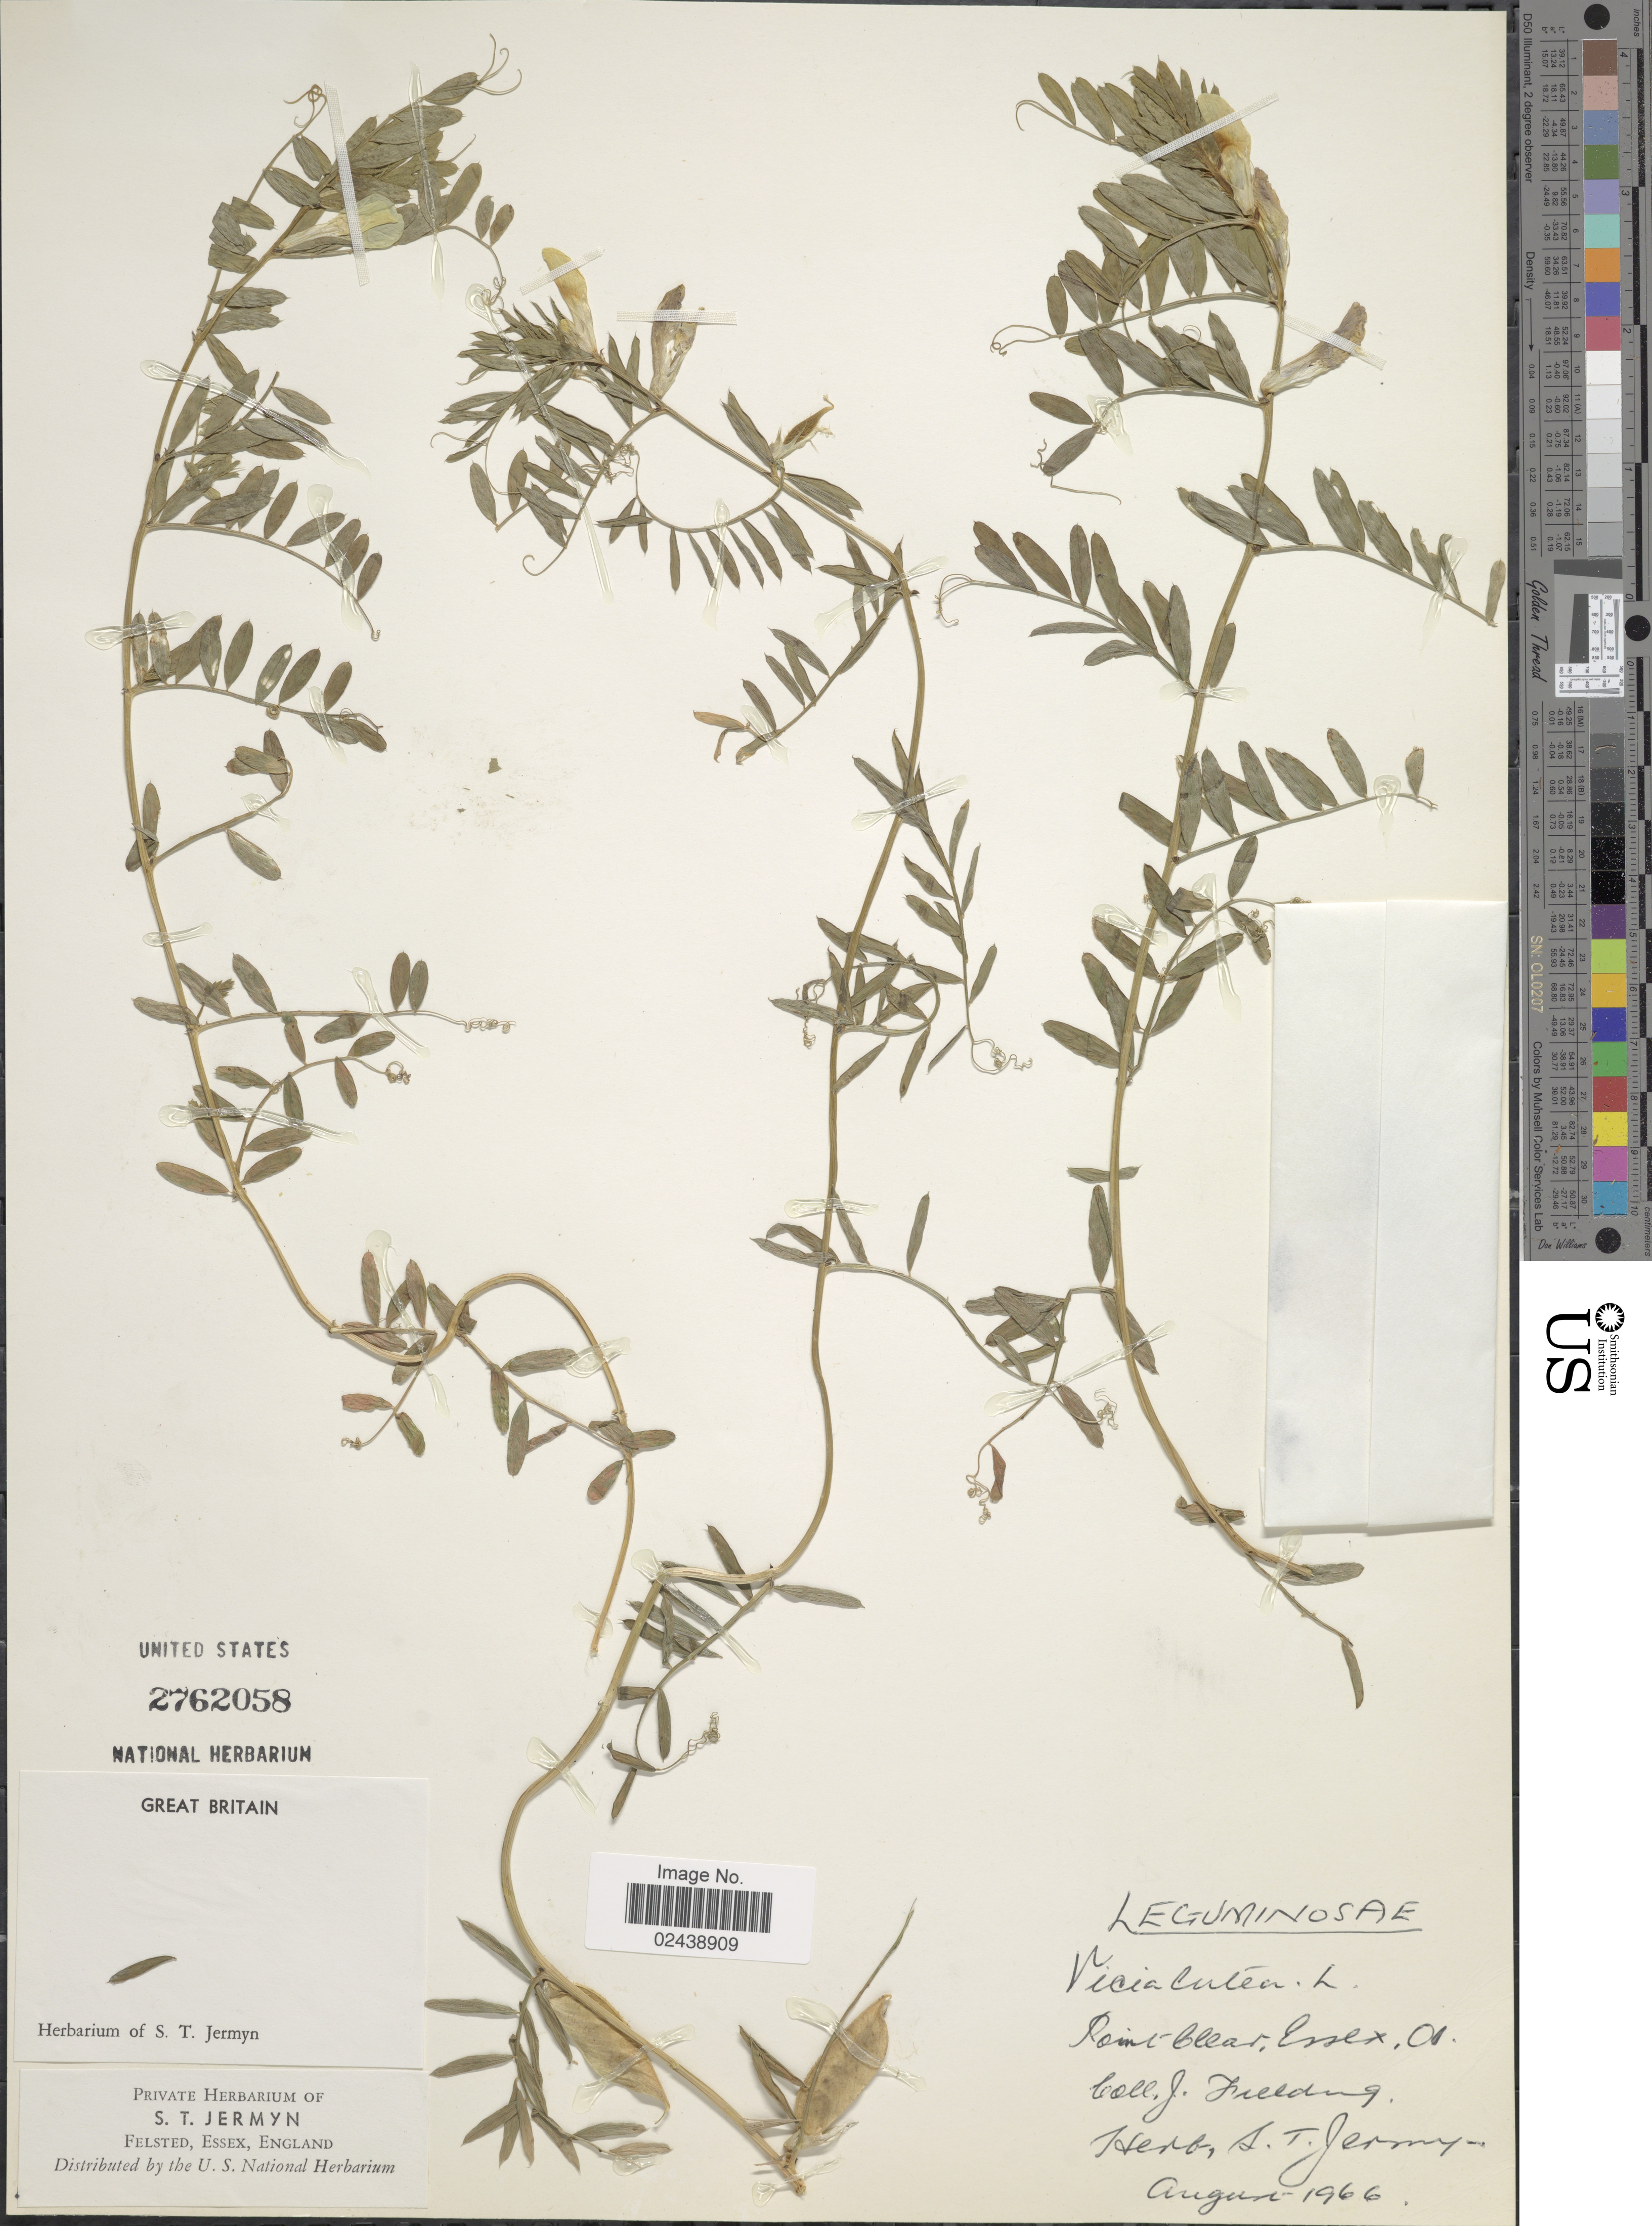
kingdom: Plantae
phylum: Tracheophyta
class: Magnoliopsida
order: Fabales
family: Fabaceae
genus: Vicia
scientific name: Vicia lutea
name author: L.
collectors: J. Fielding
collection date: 1966-08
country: United Kingdom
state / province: England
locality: Point Clear, Essex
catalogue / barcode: US 2762058